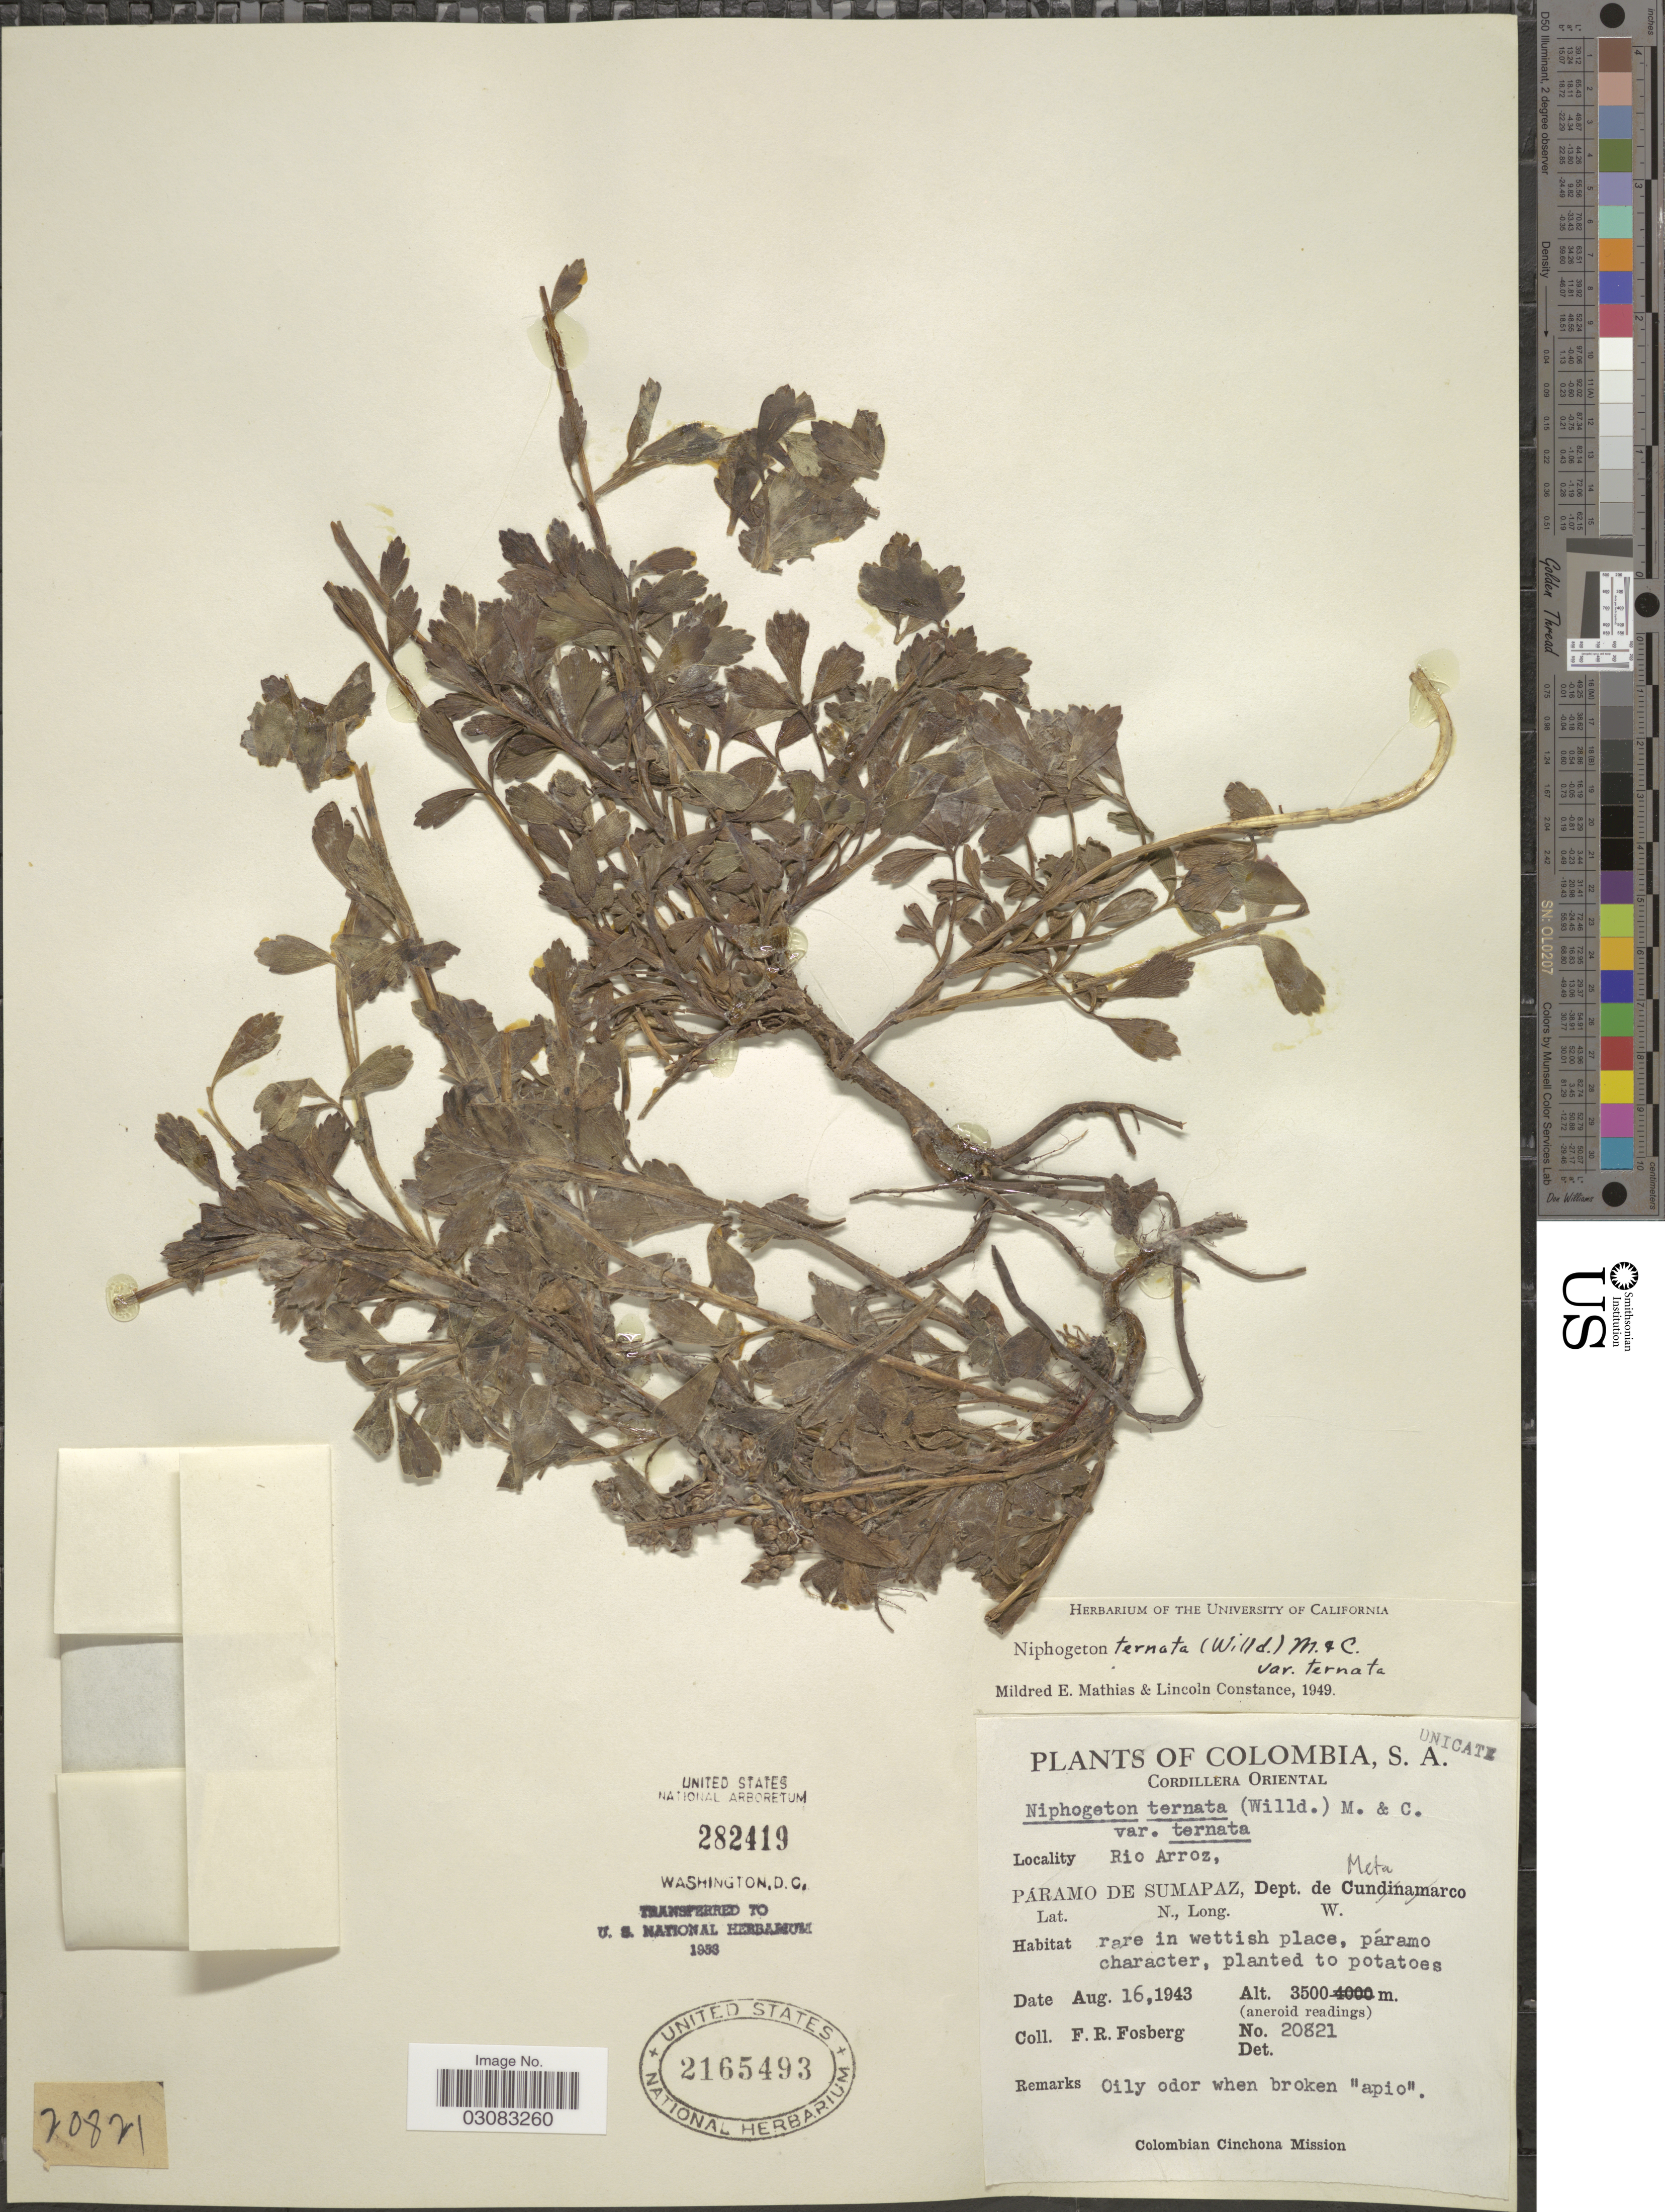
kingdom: Plantae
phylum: Tracheophyta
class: Magnoliopsida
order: Apiales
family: Apiaceae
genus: Niphogeton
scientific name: Niphogeton ternata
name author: (Willd. ex Schltr.) Mathias & Constance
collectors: F. R. Fosberg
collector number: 20821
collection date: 1943-08-16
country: Colombia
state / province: Meta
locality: Cordillera Oriental. Rio Arroz, Páramo de Sumapaz, Dept. de Meta.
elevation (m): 3500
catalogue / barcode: US 2165493